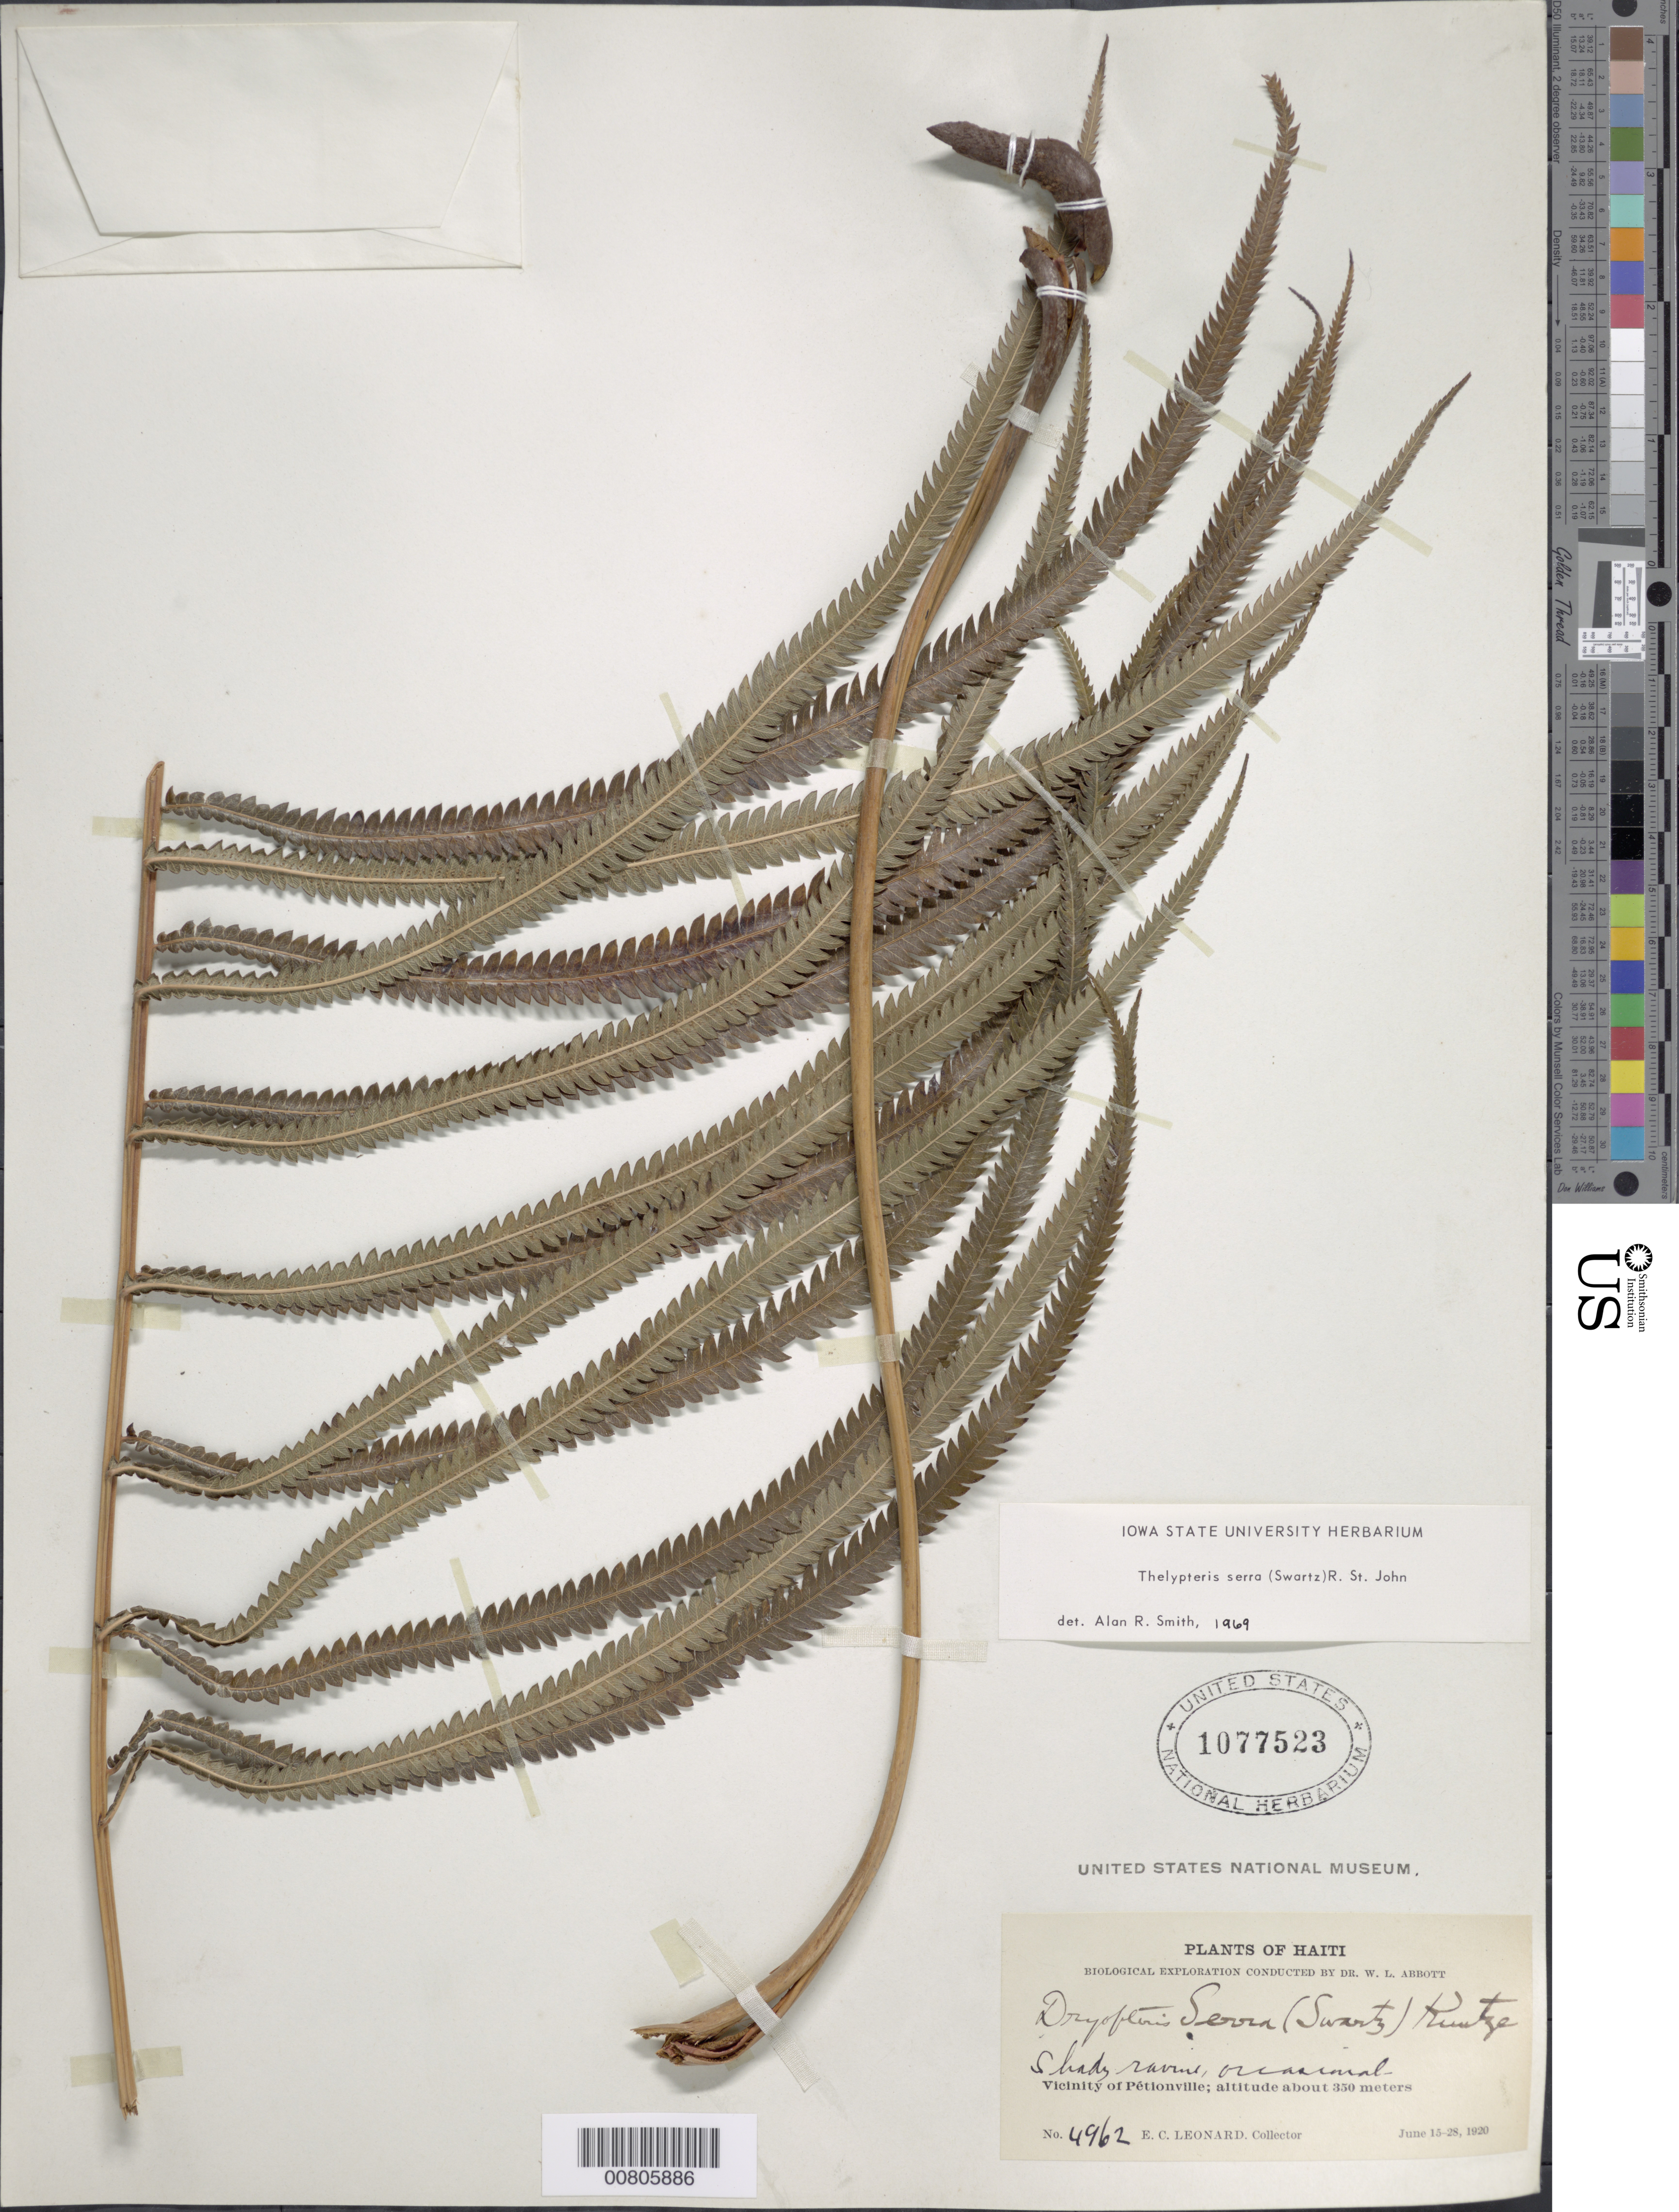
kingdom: Plantae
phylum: Tracheophyta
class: Polypodiopsida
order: Polypodiales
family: Thelypteridaceae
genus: Christella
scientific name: Christella serra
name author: (Sw.) Holttum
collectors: E. C. Leonard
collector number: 4962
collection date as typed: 15 Jun 1920 to 28 Jun 1920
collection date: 1920-06-15/1920-06-28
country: Haiti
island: Hispaniola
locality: Pétionville vicinity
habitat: Shady ravine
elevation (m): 350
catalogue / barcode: US 1077523